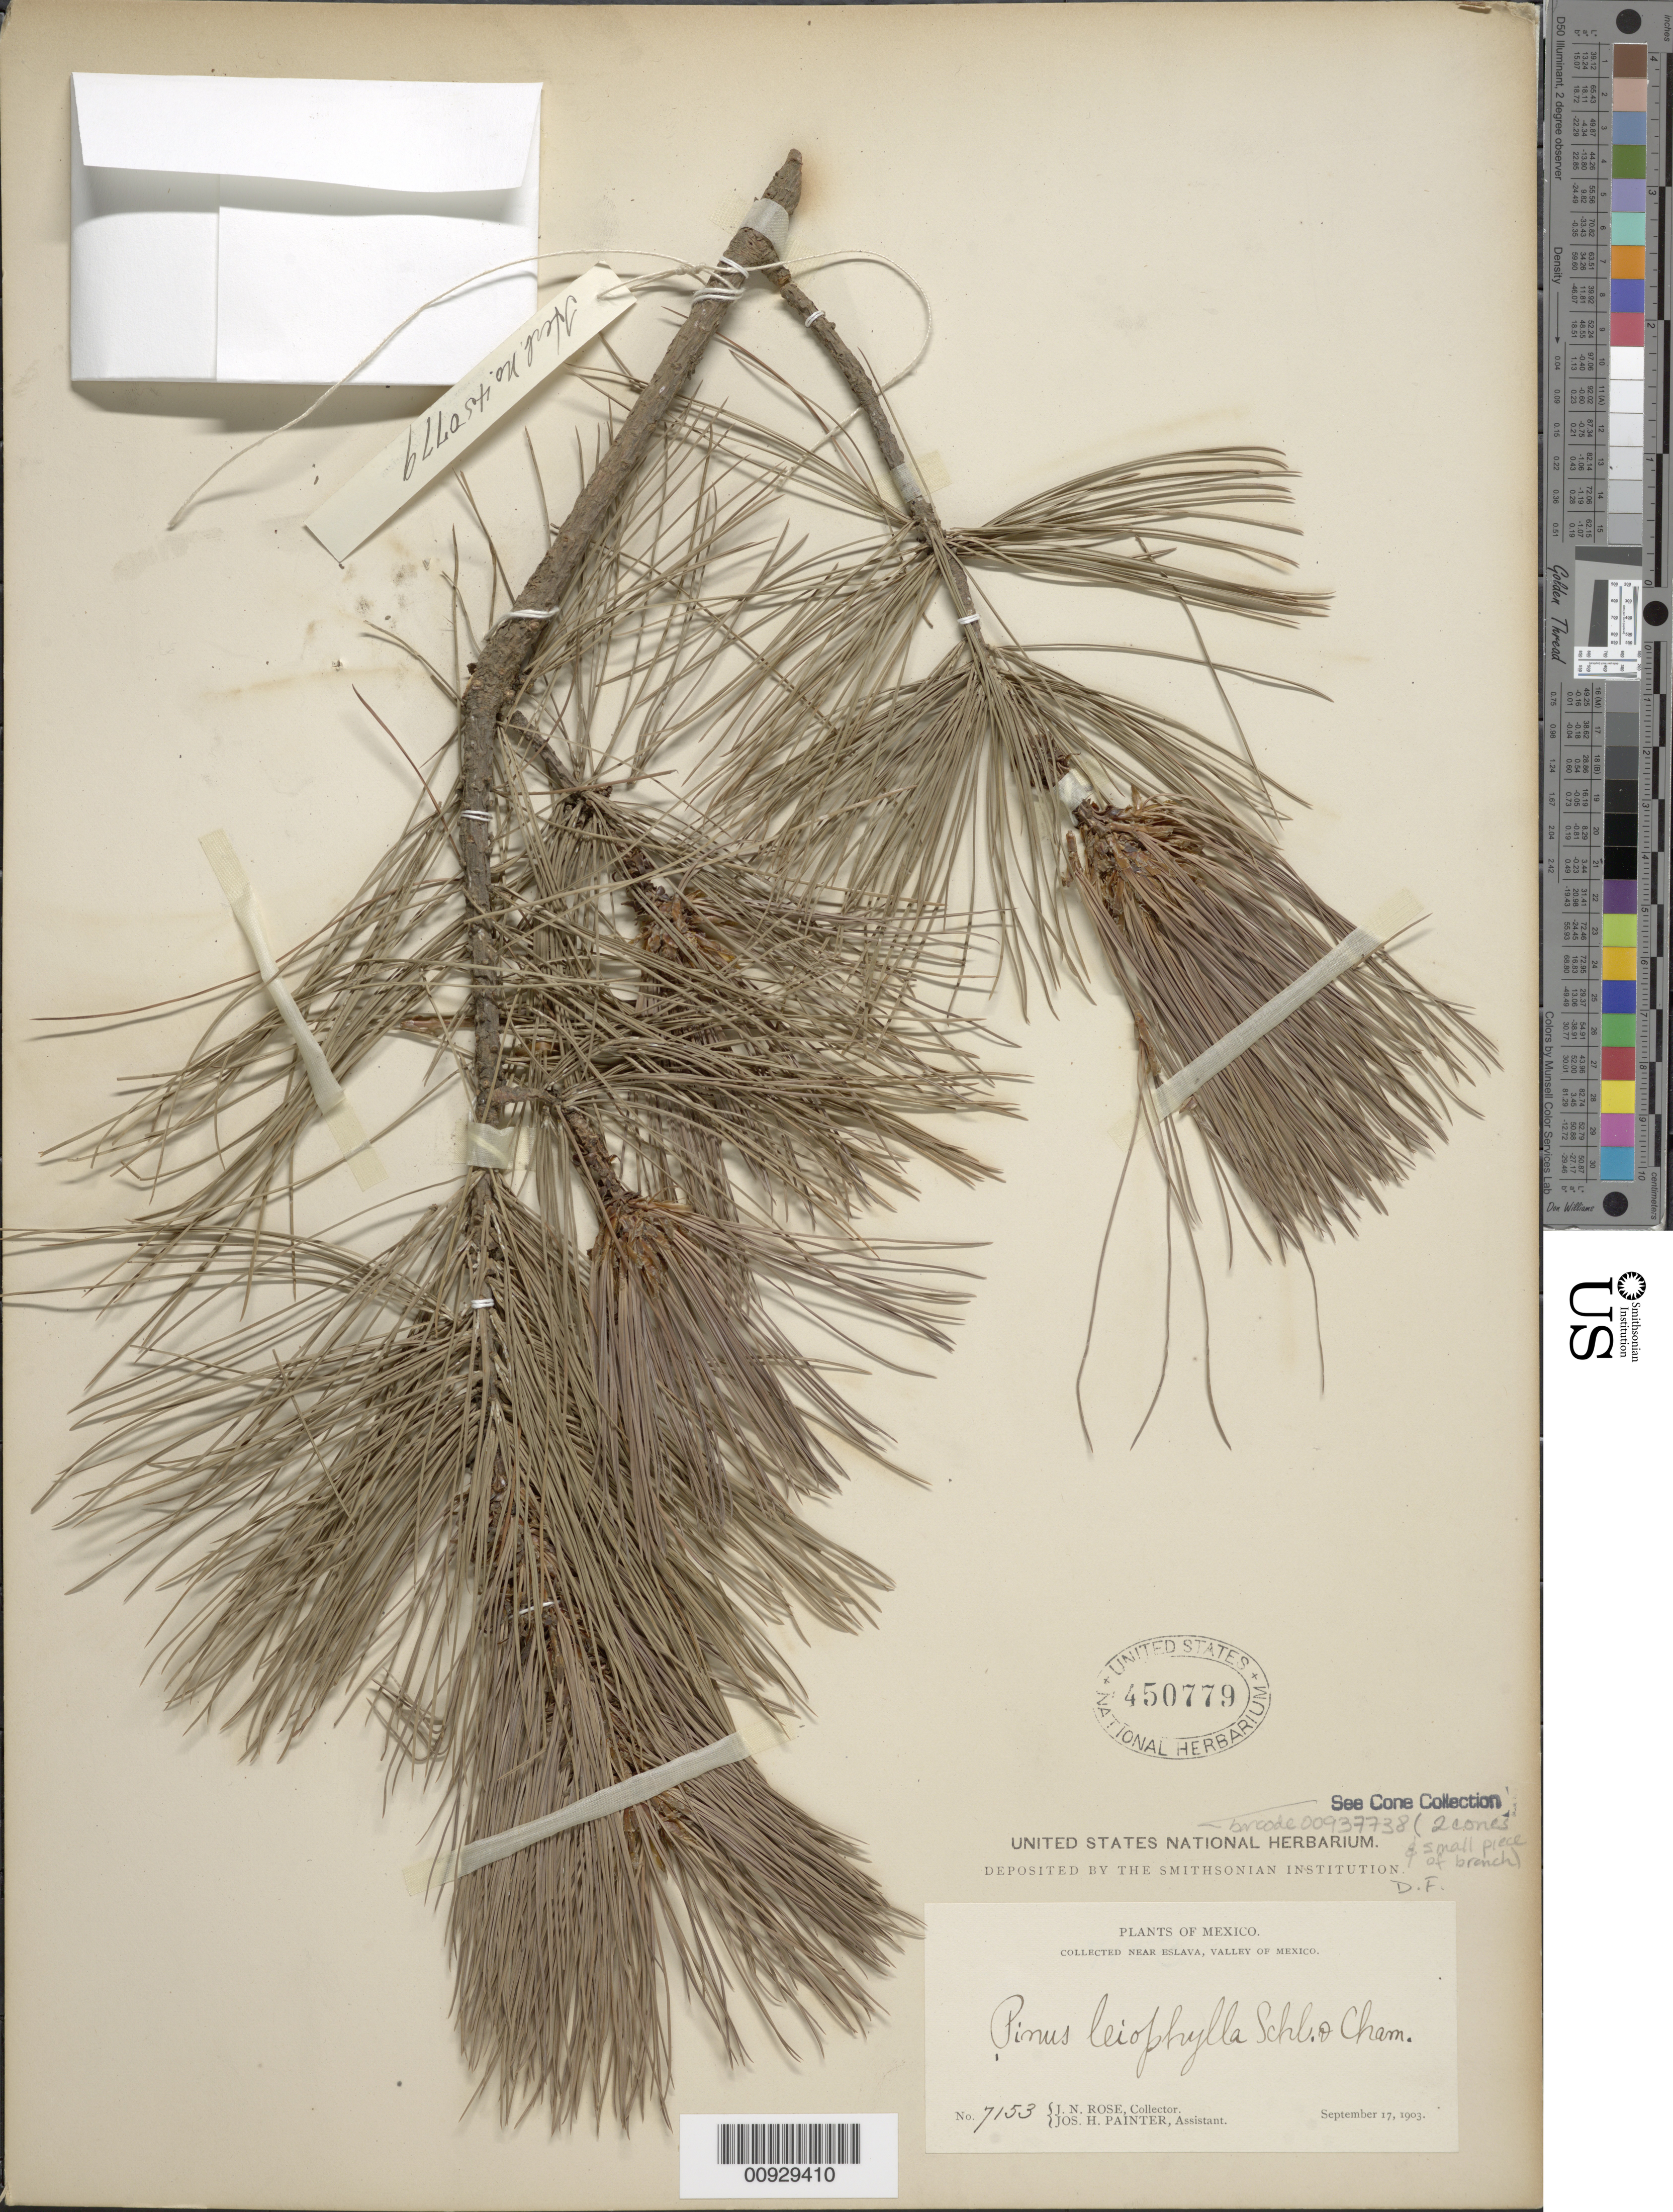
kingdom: Plantae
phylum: Tracheophyta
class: Pinopsida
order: Pinales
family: Pinaceae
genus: Pinus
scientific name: Pinus leiophylla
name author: Schiede ex Schltdl. & Cham.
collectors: J. N. Rose & J. H. Painter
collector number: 7153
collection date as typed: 17 Sep 1903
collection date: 1903-09-17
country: Mexico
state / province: Distrito Federal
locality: Near Eslava, Valley of Mexico.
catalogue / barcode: US 450779